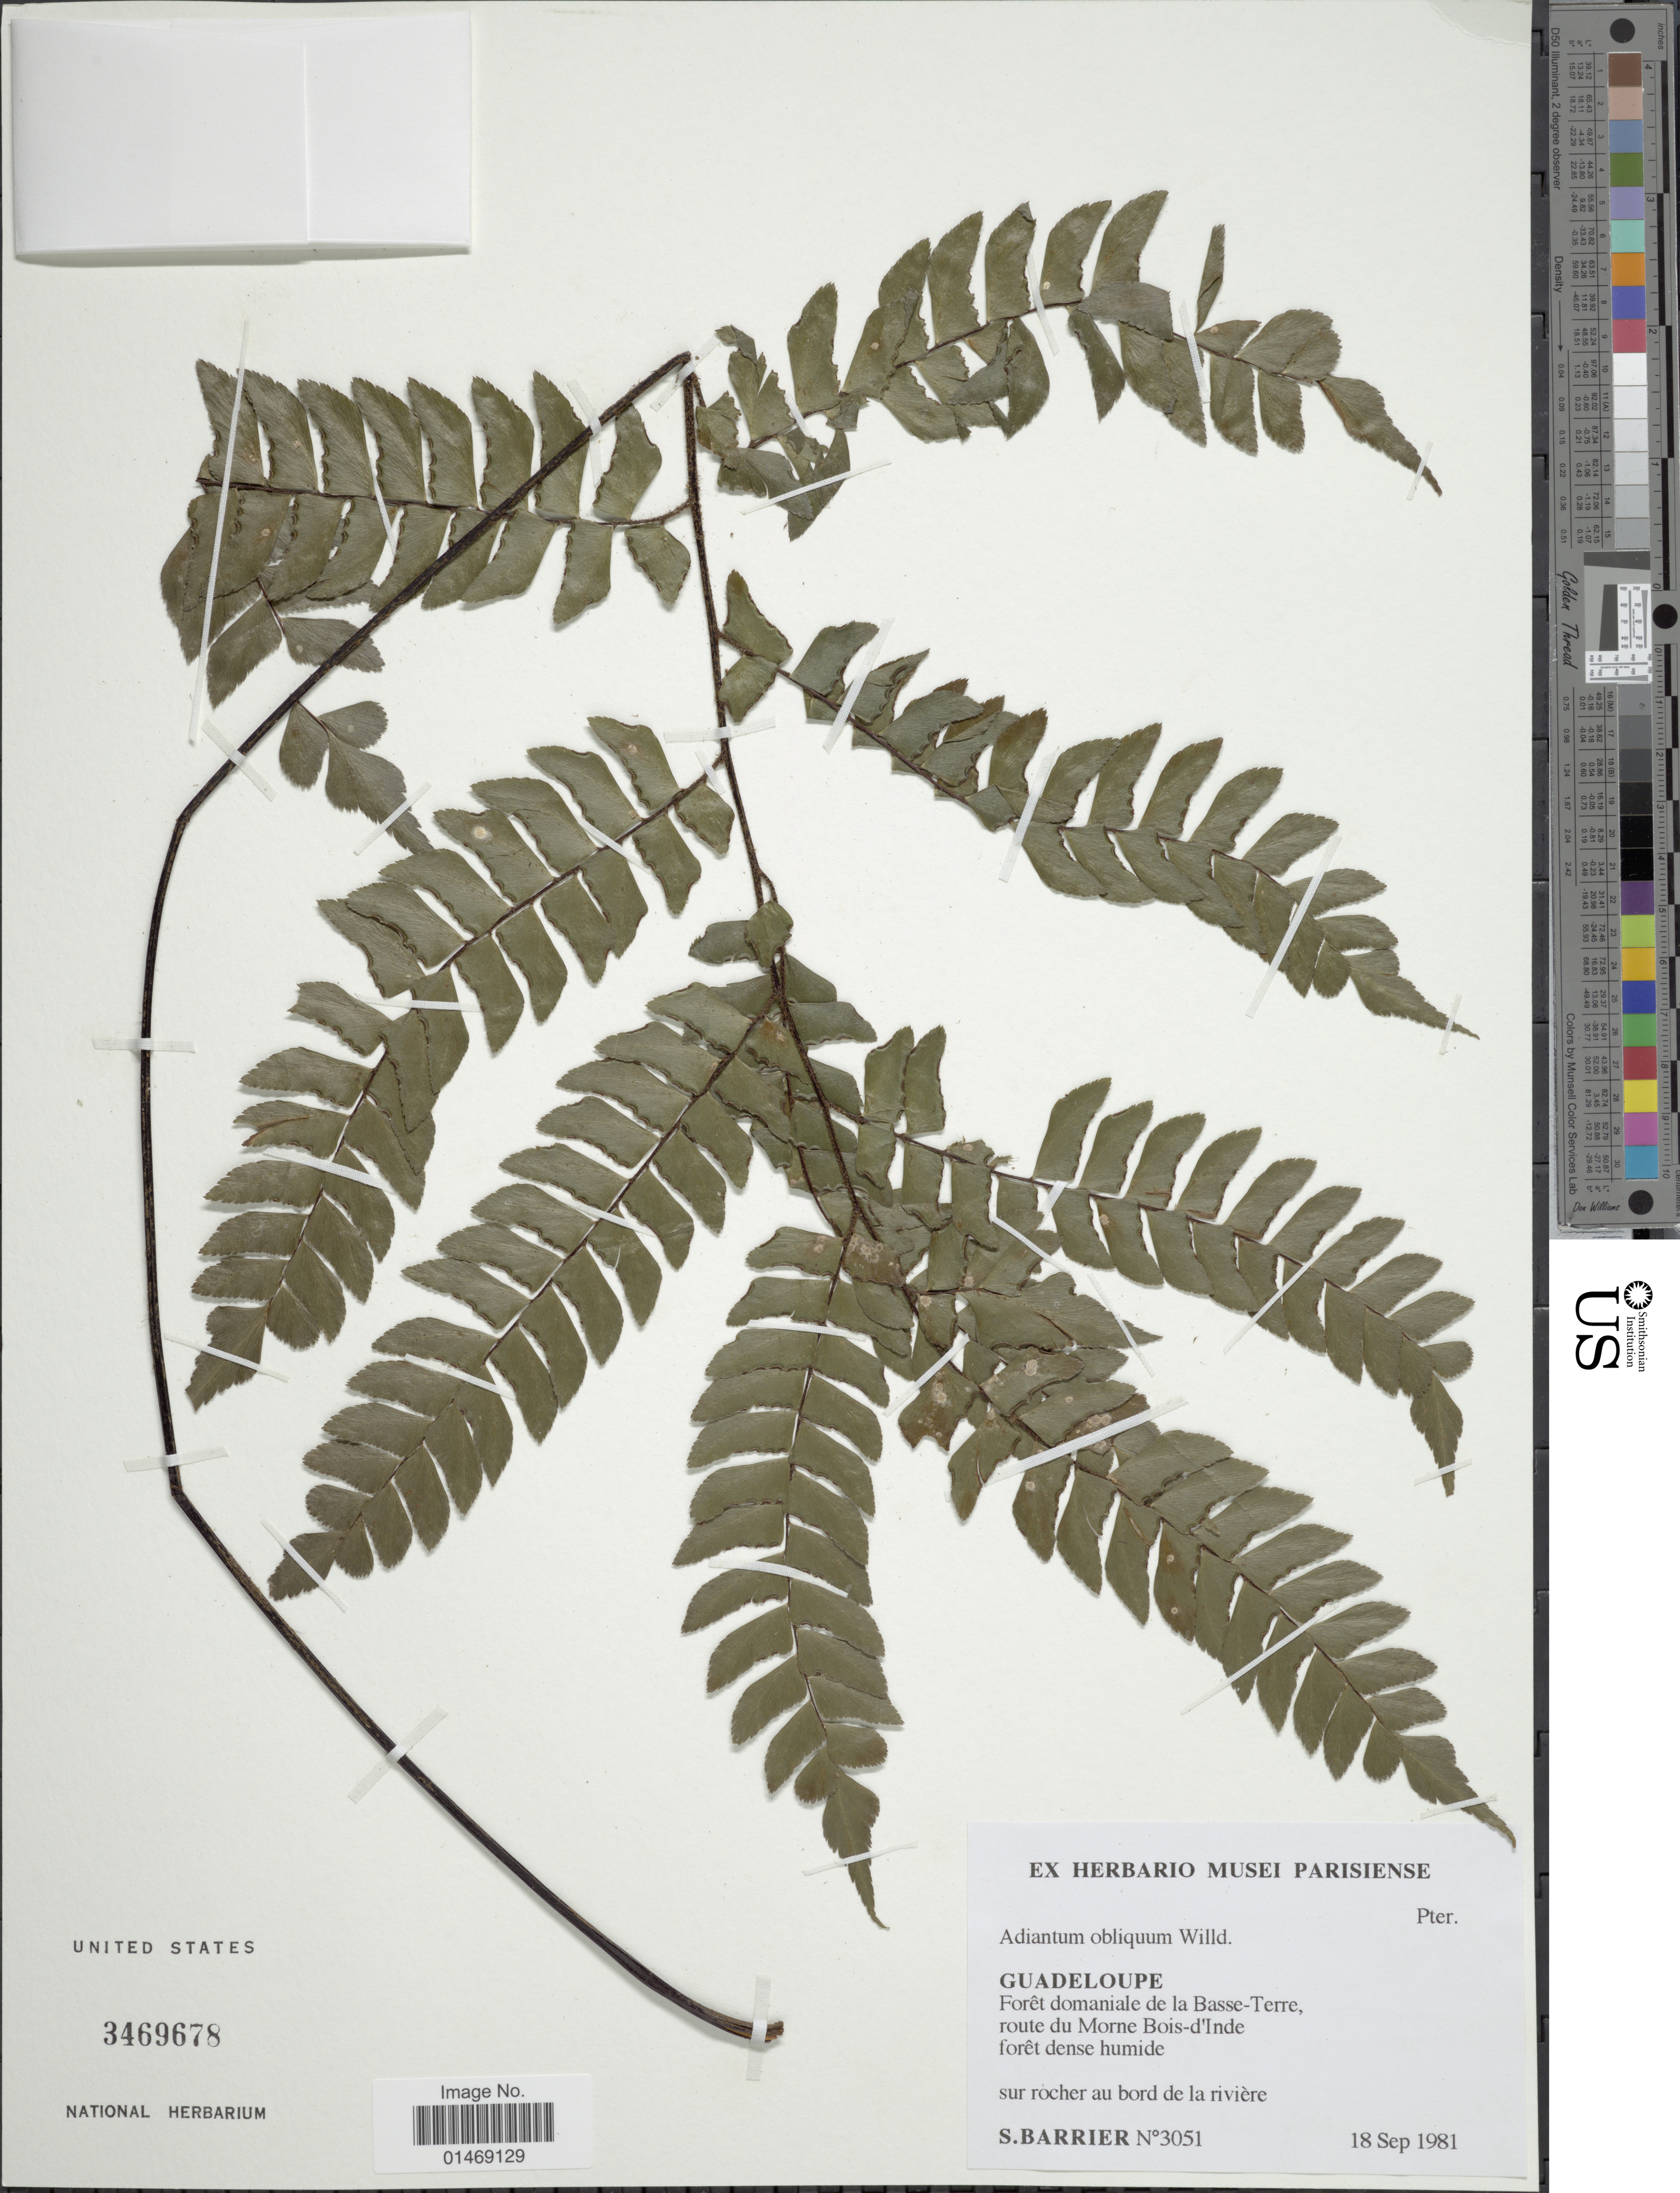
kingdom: Plantae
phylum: Tracheophyta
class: Polypodiopsida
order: Polypodiales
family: Pteridaceae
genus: Adiantum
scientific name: Adiantum obliquum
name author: Willd.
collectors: S. Barrier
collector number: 3051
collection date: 1981-09-18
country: Guadeloupe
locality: Forêts domaniale de la Basse-terre, route du Morne Bois-d'Inde forêt dense humide sur rocher au bord de la rivière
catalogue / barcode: US 3469678